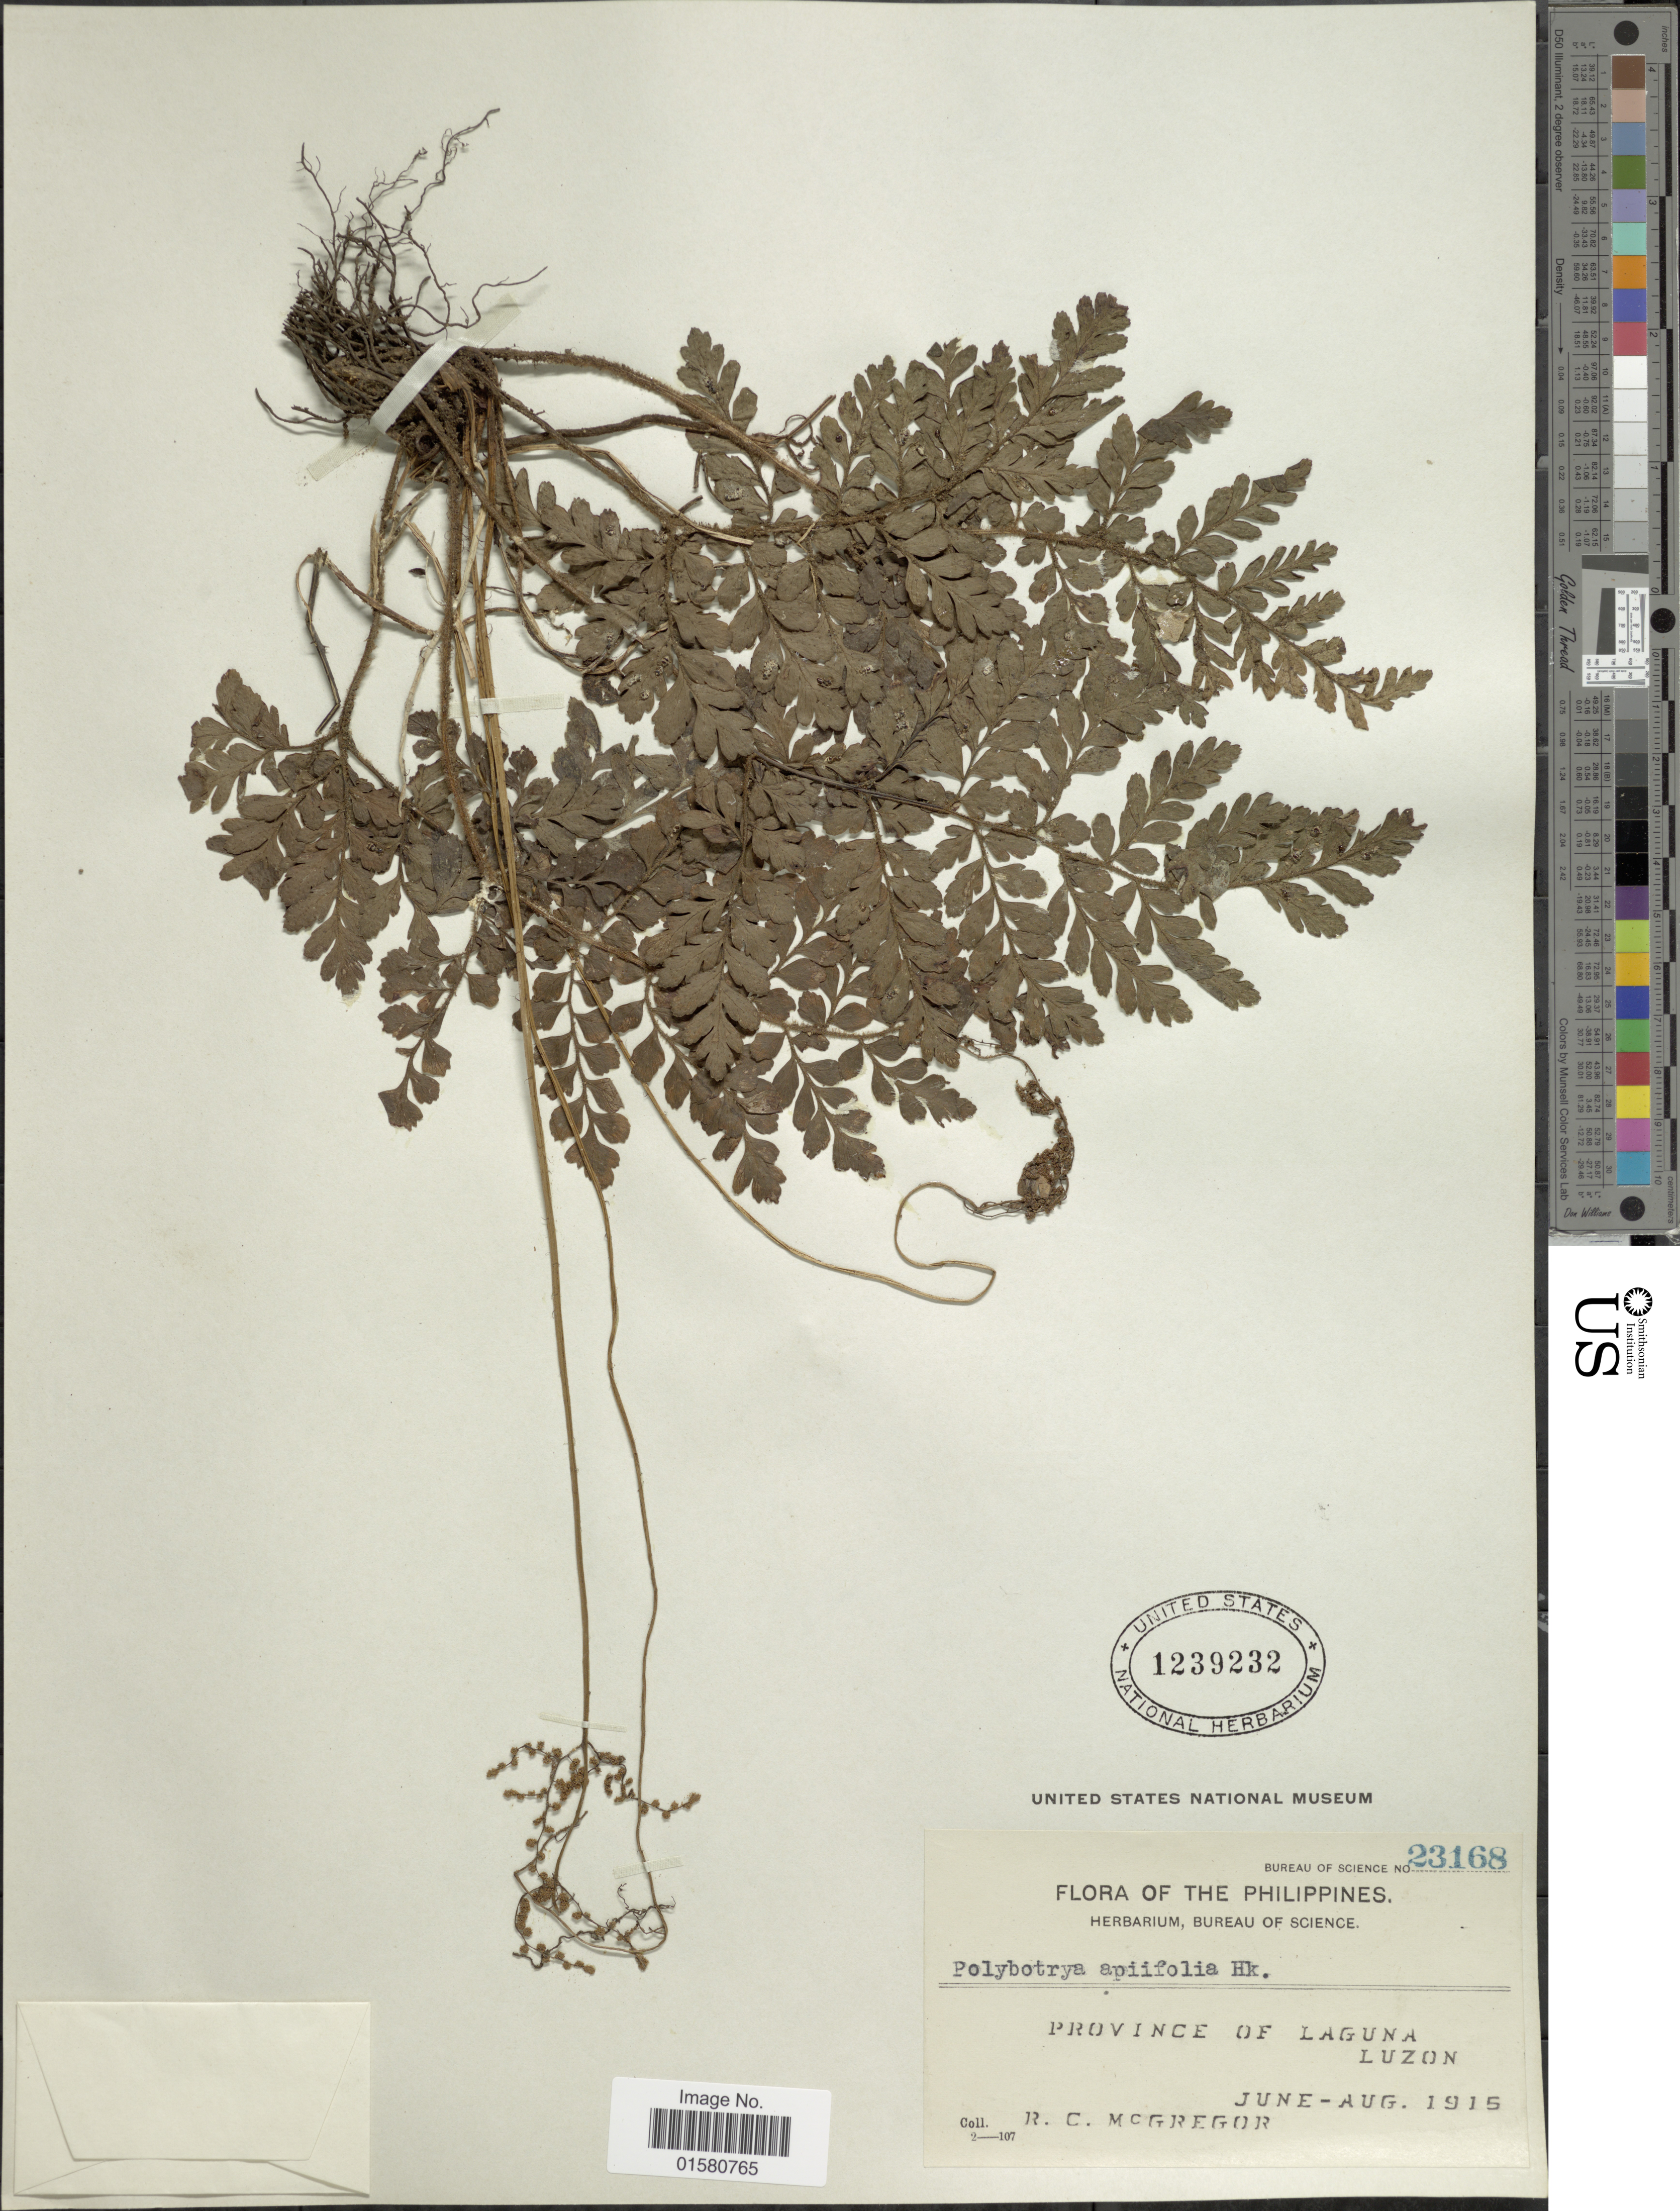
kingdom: Plantae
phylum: Tracheophyta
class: Polypodiopsida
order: Polypodiales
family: Tectariaceae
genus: Tectaria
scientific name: Tectaria apiifolia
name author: (Schkuhr) Copel.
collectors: R. C. McGregor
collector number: Bureau of Science 23168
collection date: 1915-06/1915-08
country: Philippines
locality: Province of Laguna, Luzon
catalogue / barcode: US 1239232